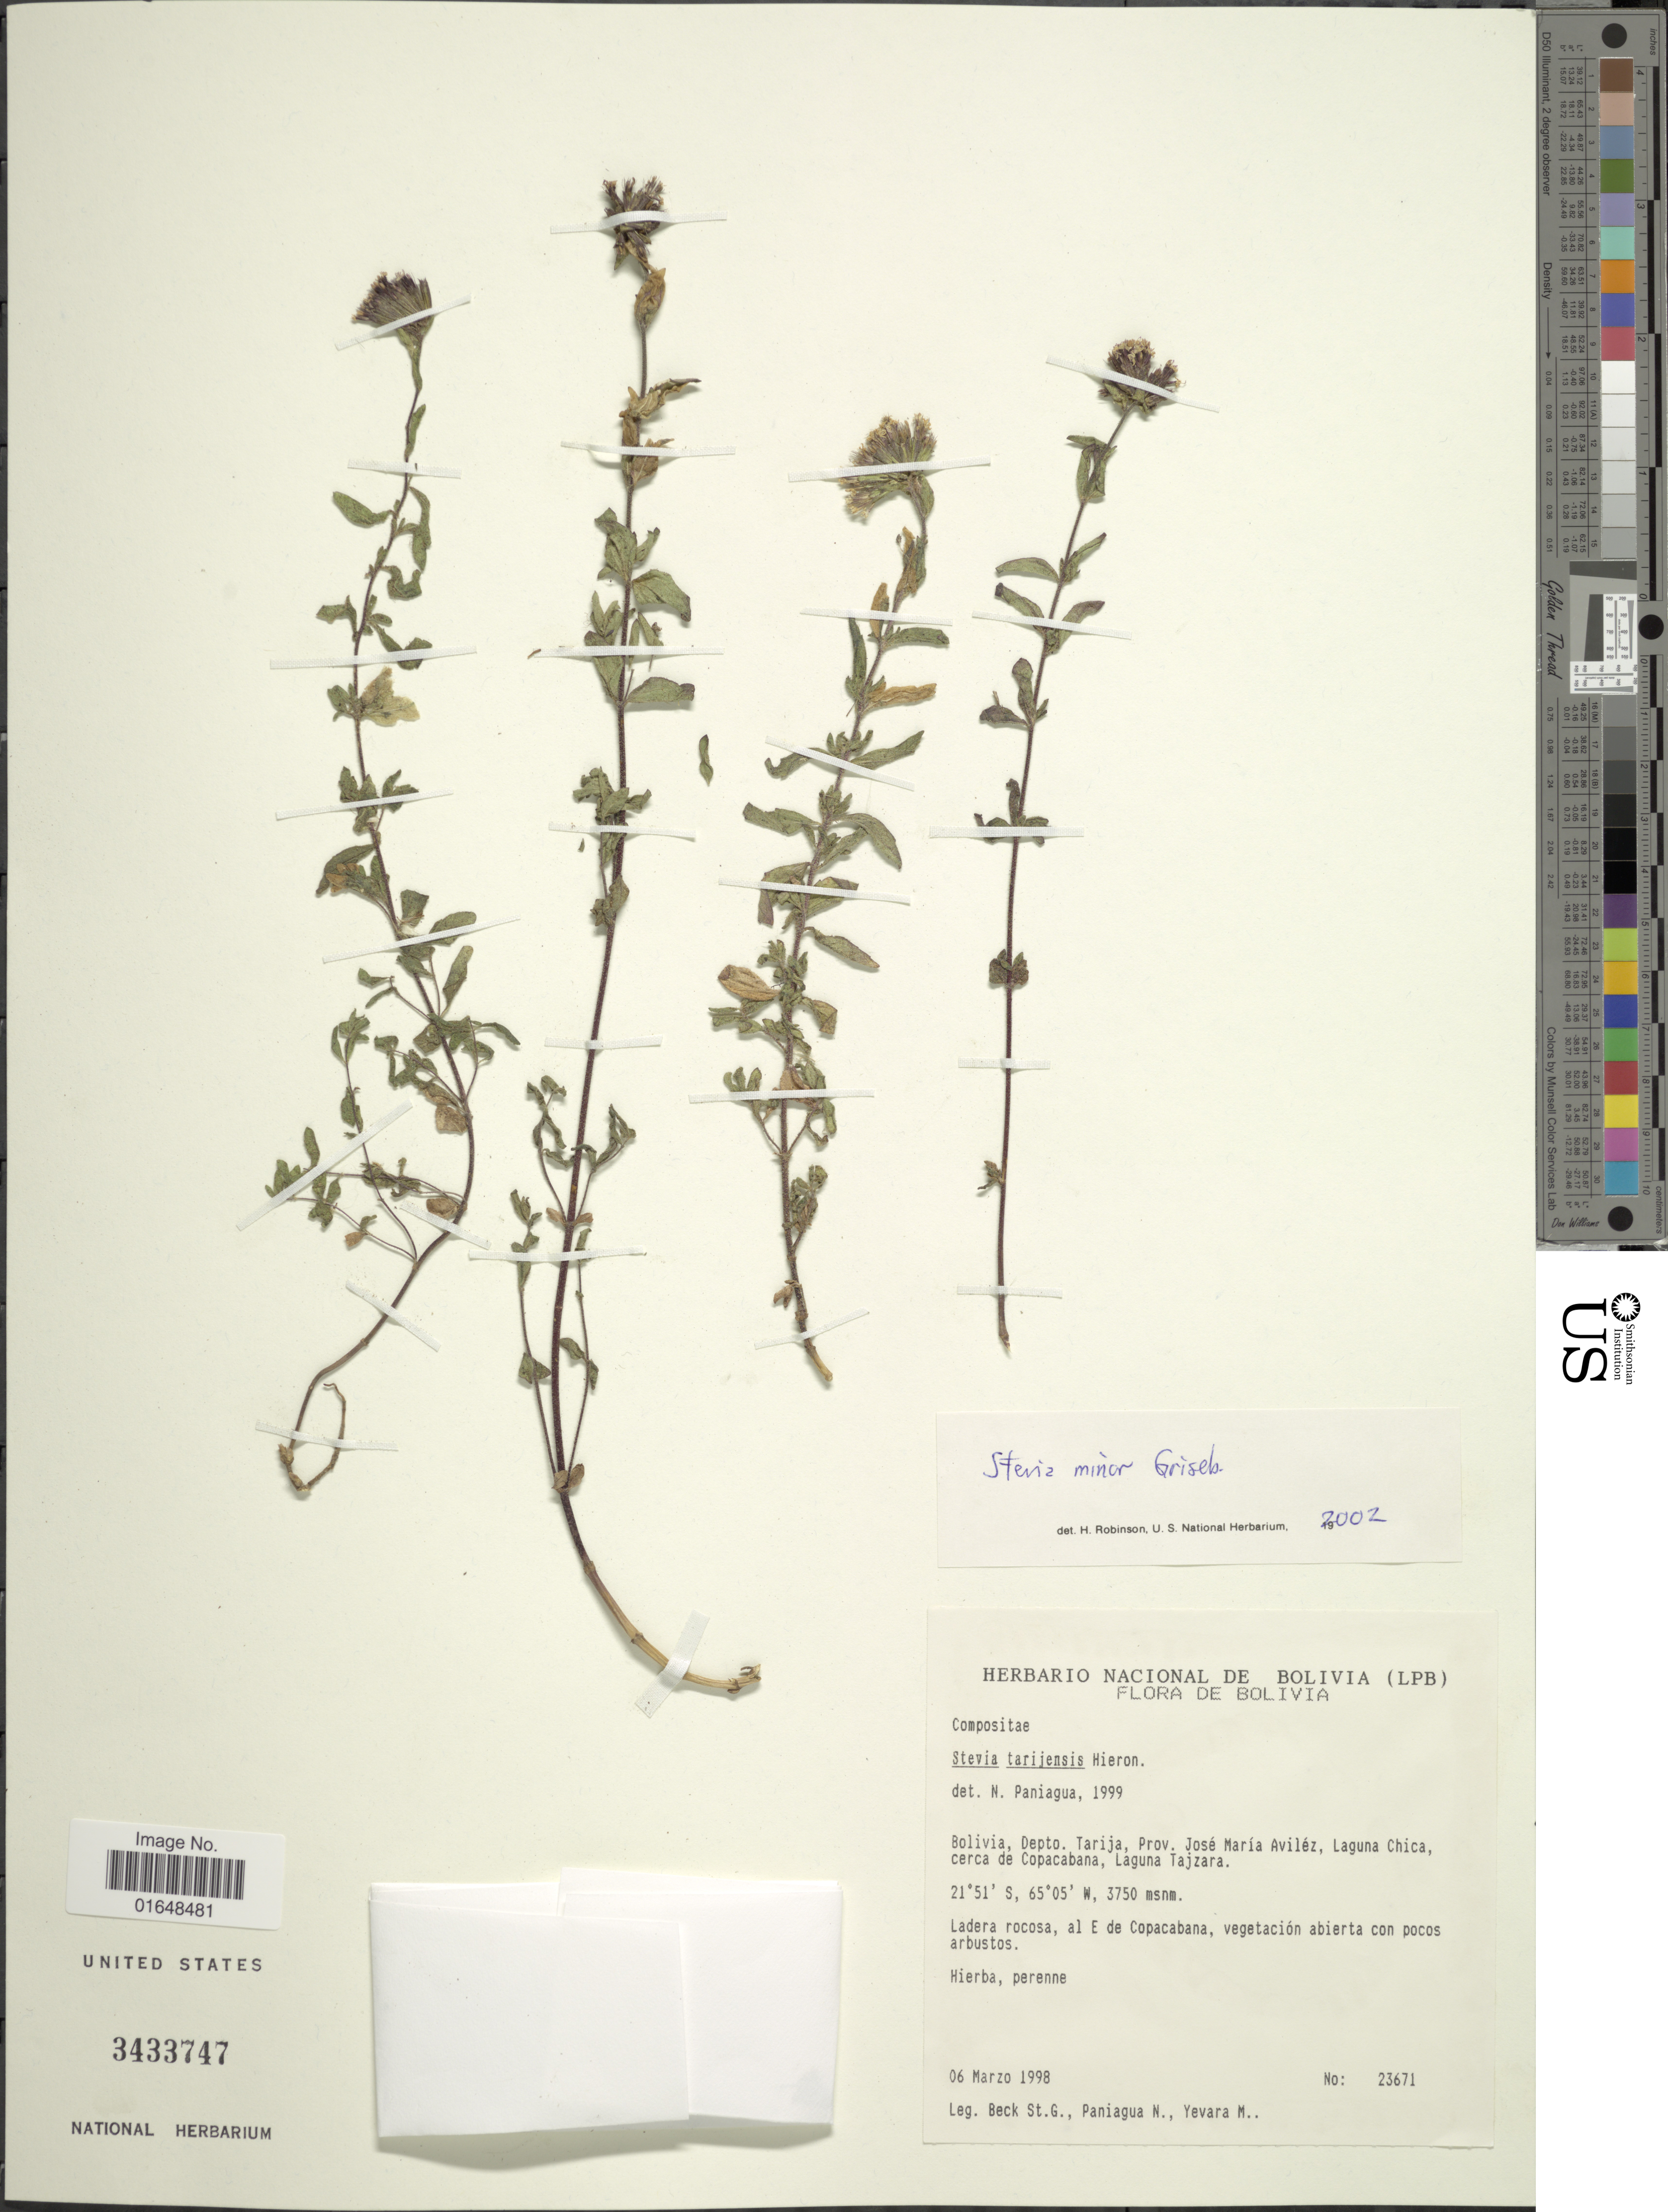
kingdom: Plantae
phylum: Tracheophyta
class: Magnoliopsida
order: Asterales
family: Asteraceae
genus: Stevia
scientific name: Stevia minor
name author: Griseb.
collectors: S. G. Beck, N. Paniagua & M. Yevara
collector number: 23671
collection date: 1998-03-06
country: Bolivia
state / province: Tarija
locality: Bolivia, Depto. Tarija, Prov. José María Aviléz, Laguna Chica, cerca de Copacabana, Laguna Tajzara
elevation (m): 3750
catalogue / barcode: US 3433747